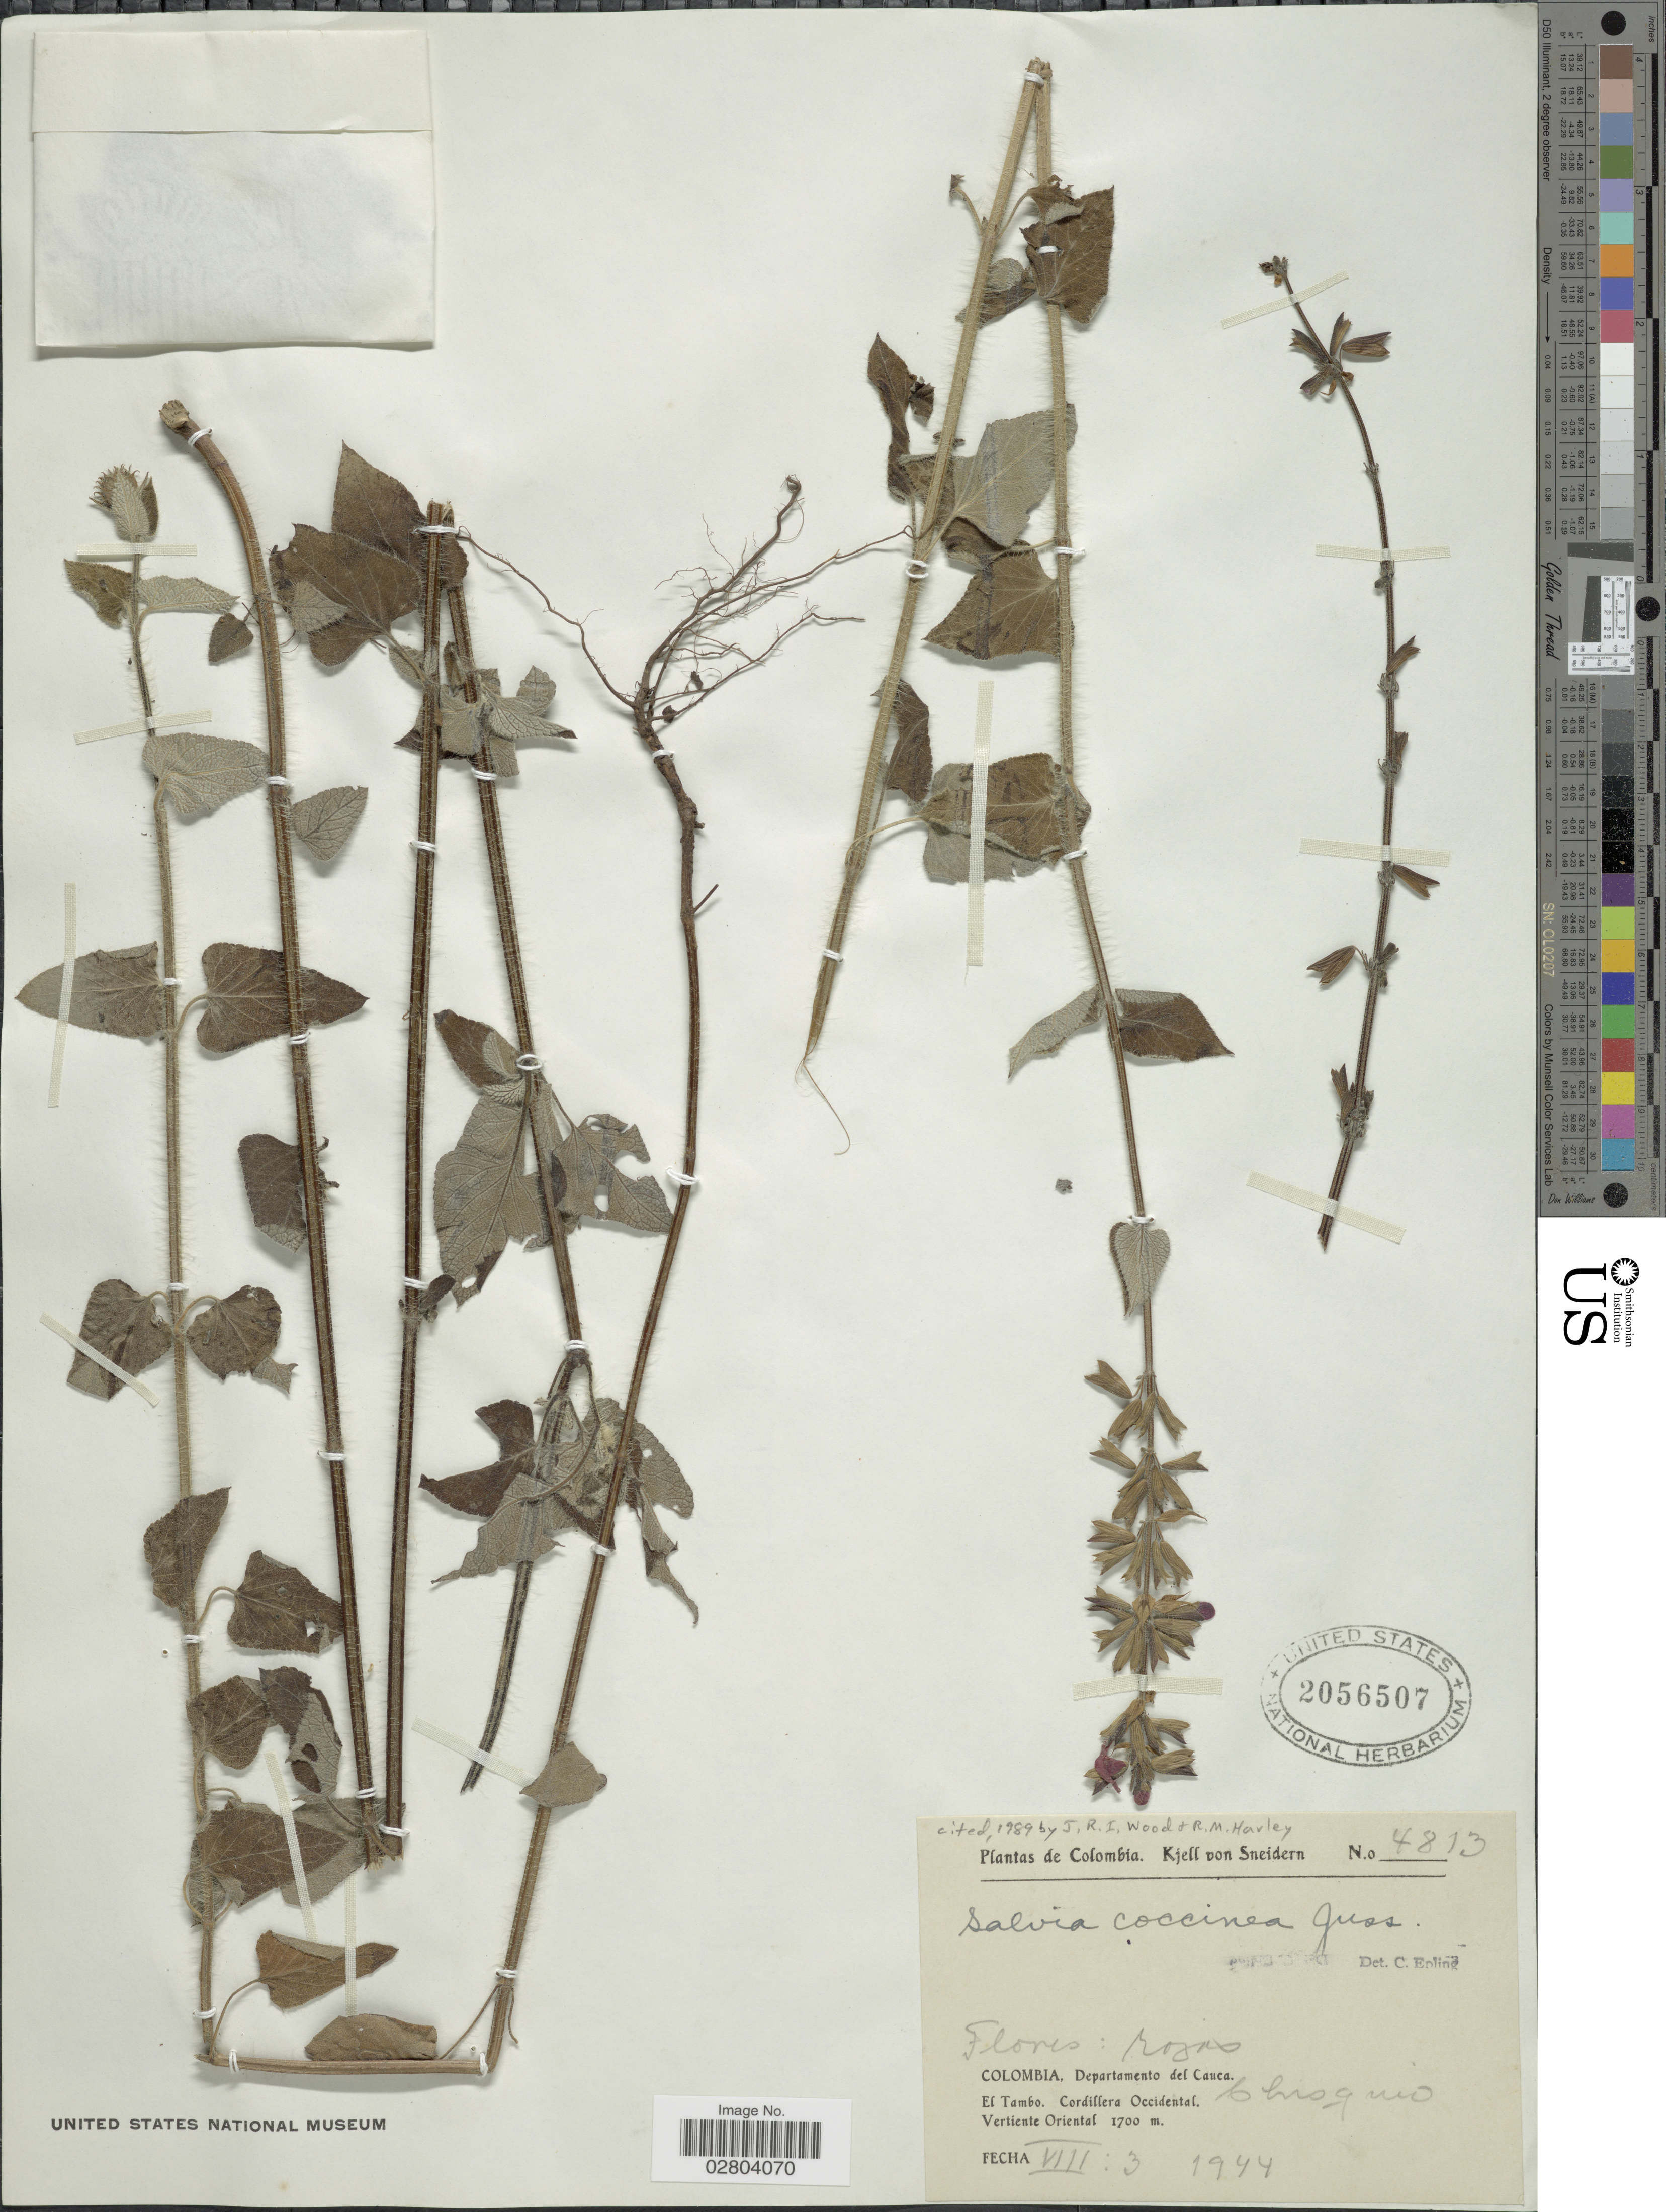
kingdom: Plantae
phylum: Tracheophyta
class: Magnoliopsida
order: Lamiales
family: Lamiaceae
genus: Salvia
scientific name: Salvia coccinea 'Naples Lavender'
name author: L. f. ex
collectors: K. von Sneidern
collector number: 4813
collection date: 1944-08-03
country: Colombia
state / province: Cauca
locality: El Tambo. Cordillera Occidental. Chisquis.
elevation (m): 1700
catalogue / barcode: US 2056507